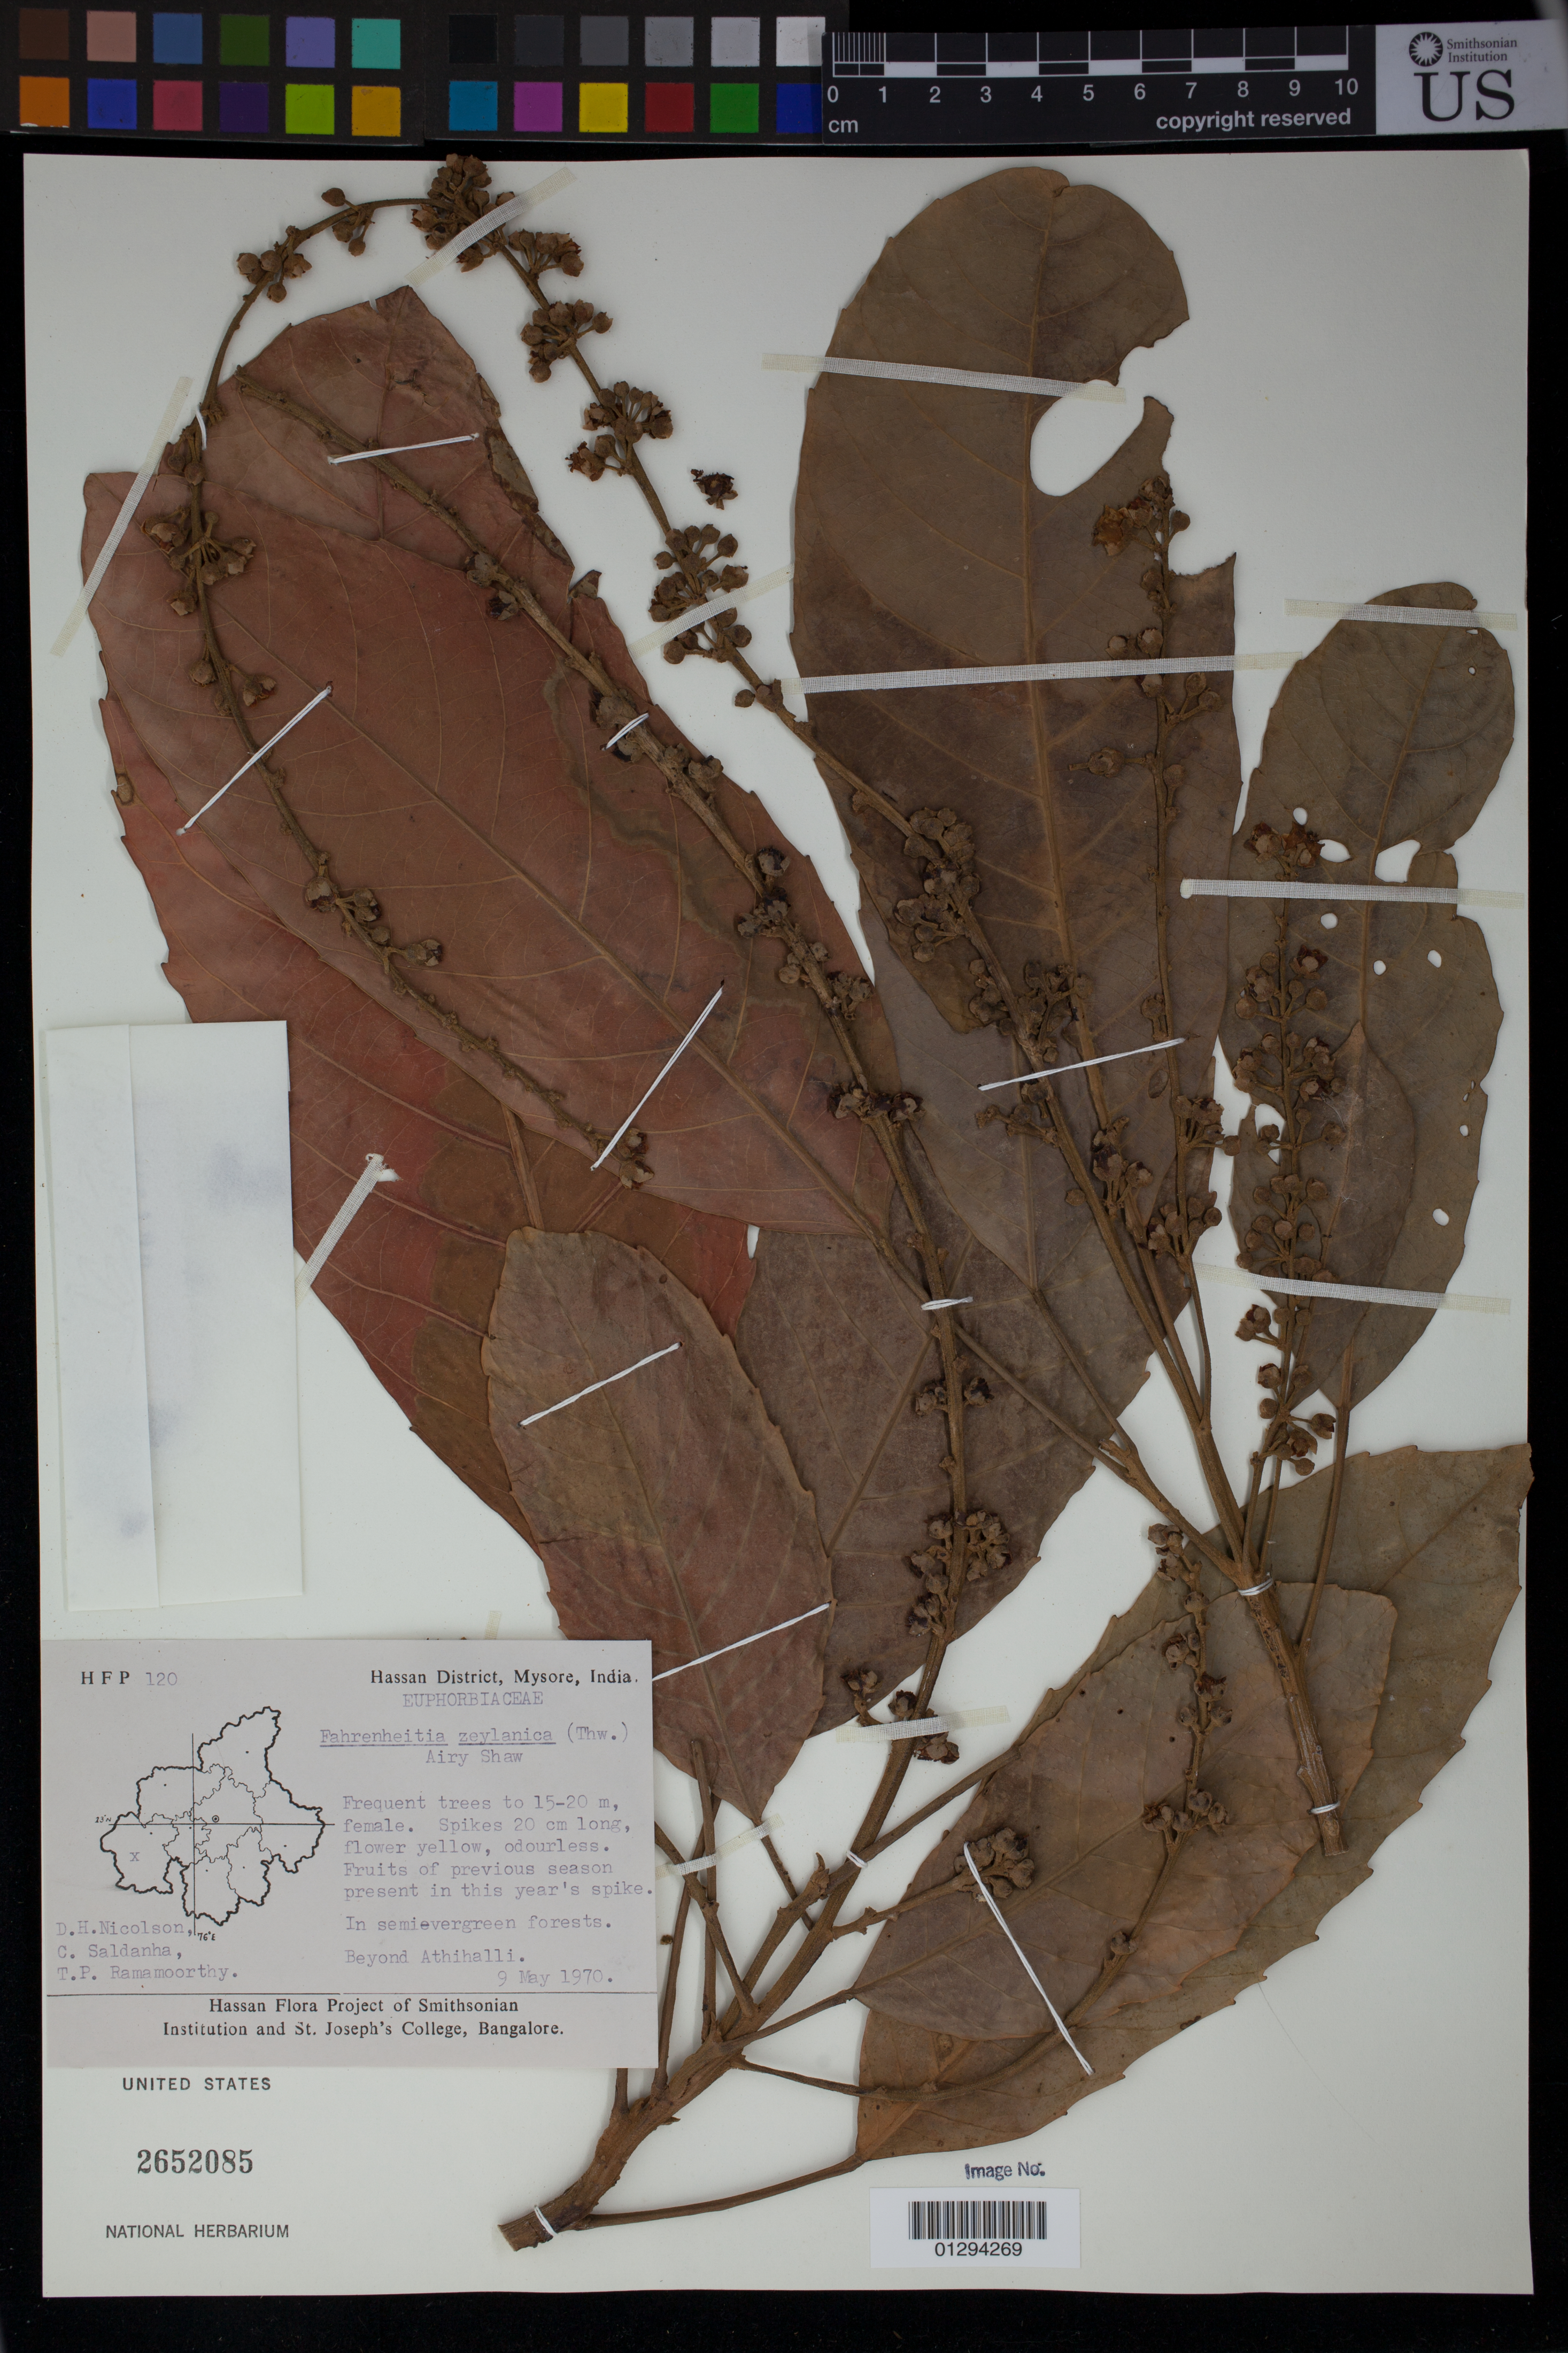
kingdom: Plantae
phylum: Tracheophyta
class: Magnoliopsida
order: Malpighiales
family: Euphorbiaceae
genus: Fahrenheitia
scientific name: Fahrenheitia zeylanica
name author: (Thwaites) Airy Shaw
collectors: D. H. Nicolson, C. Saldanha & T. P. Ramamoorthy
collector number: HFP 120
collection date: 1970-05-09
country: India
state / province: Karnataka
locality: Beyond Athihalli, Hassan District, Mysore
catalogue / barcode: US 2652085